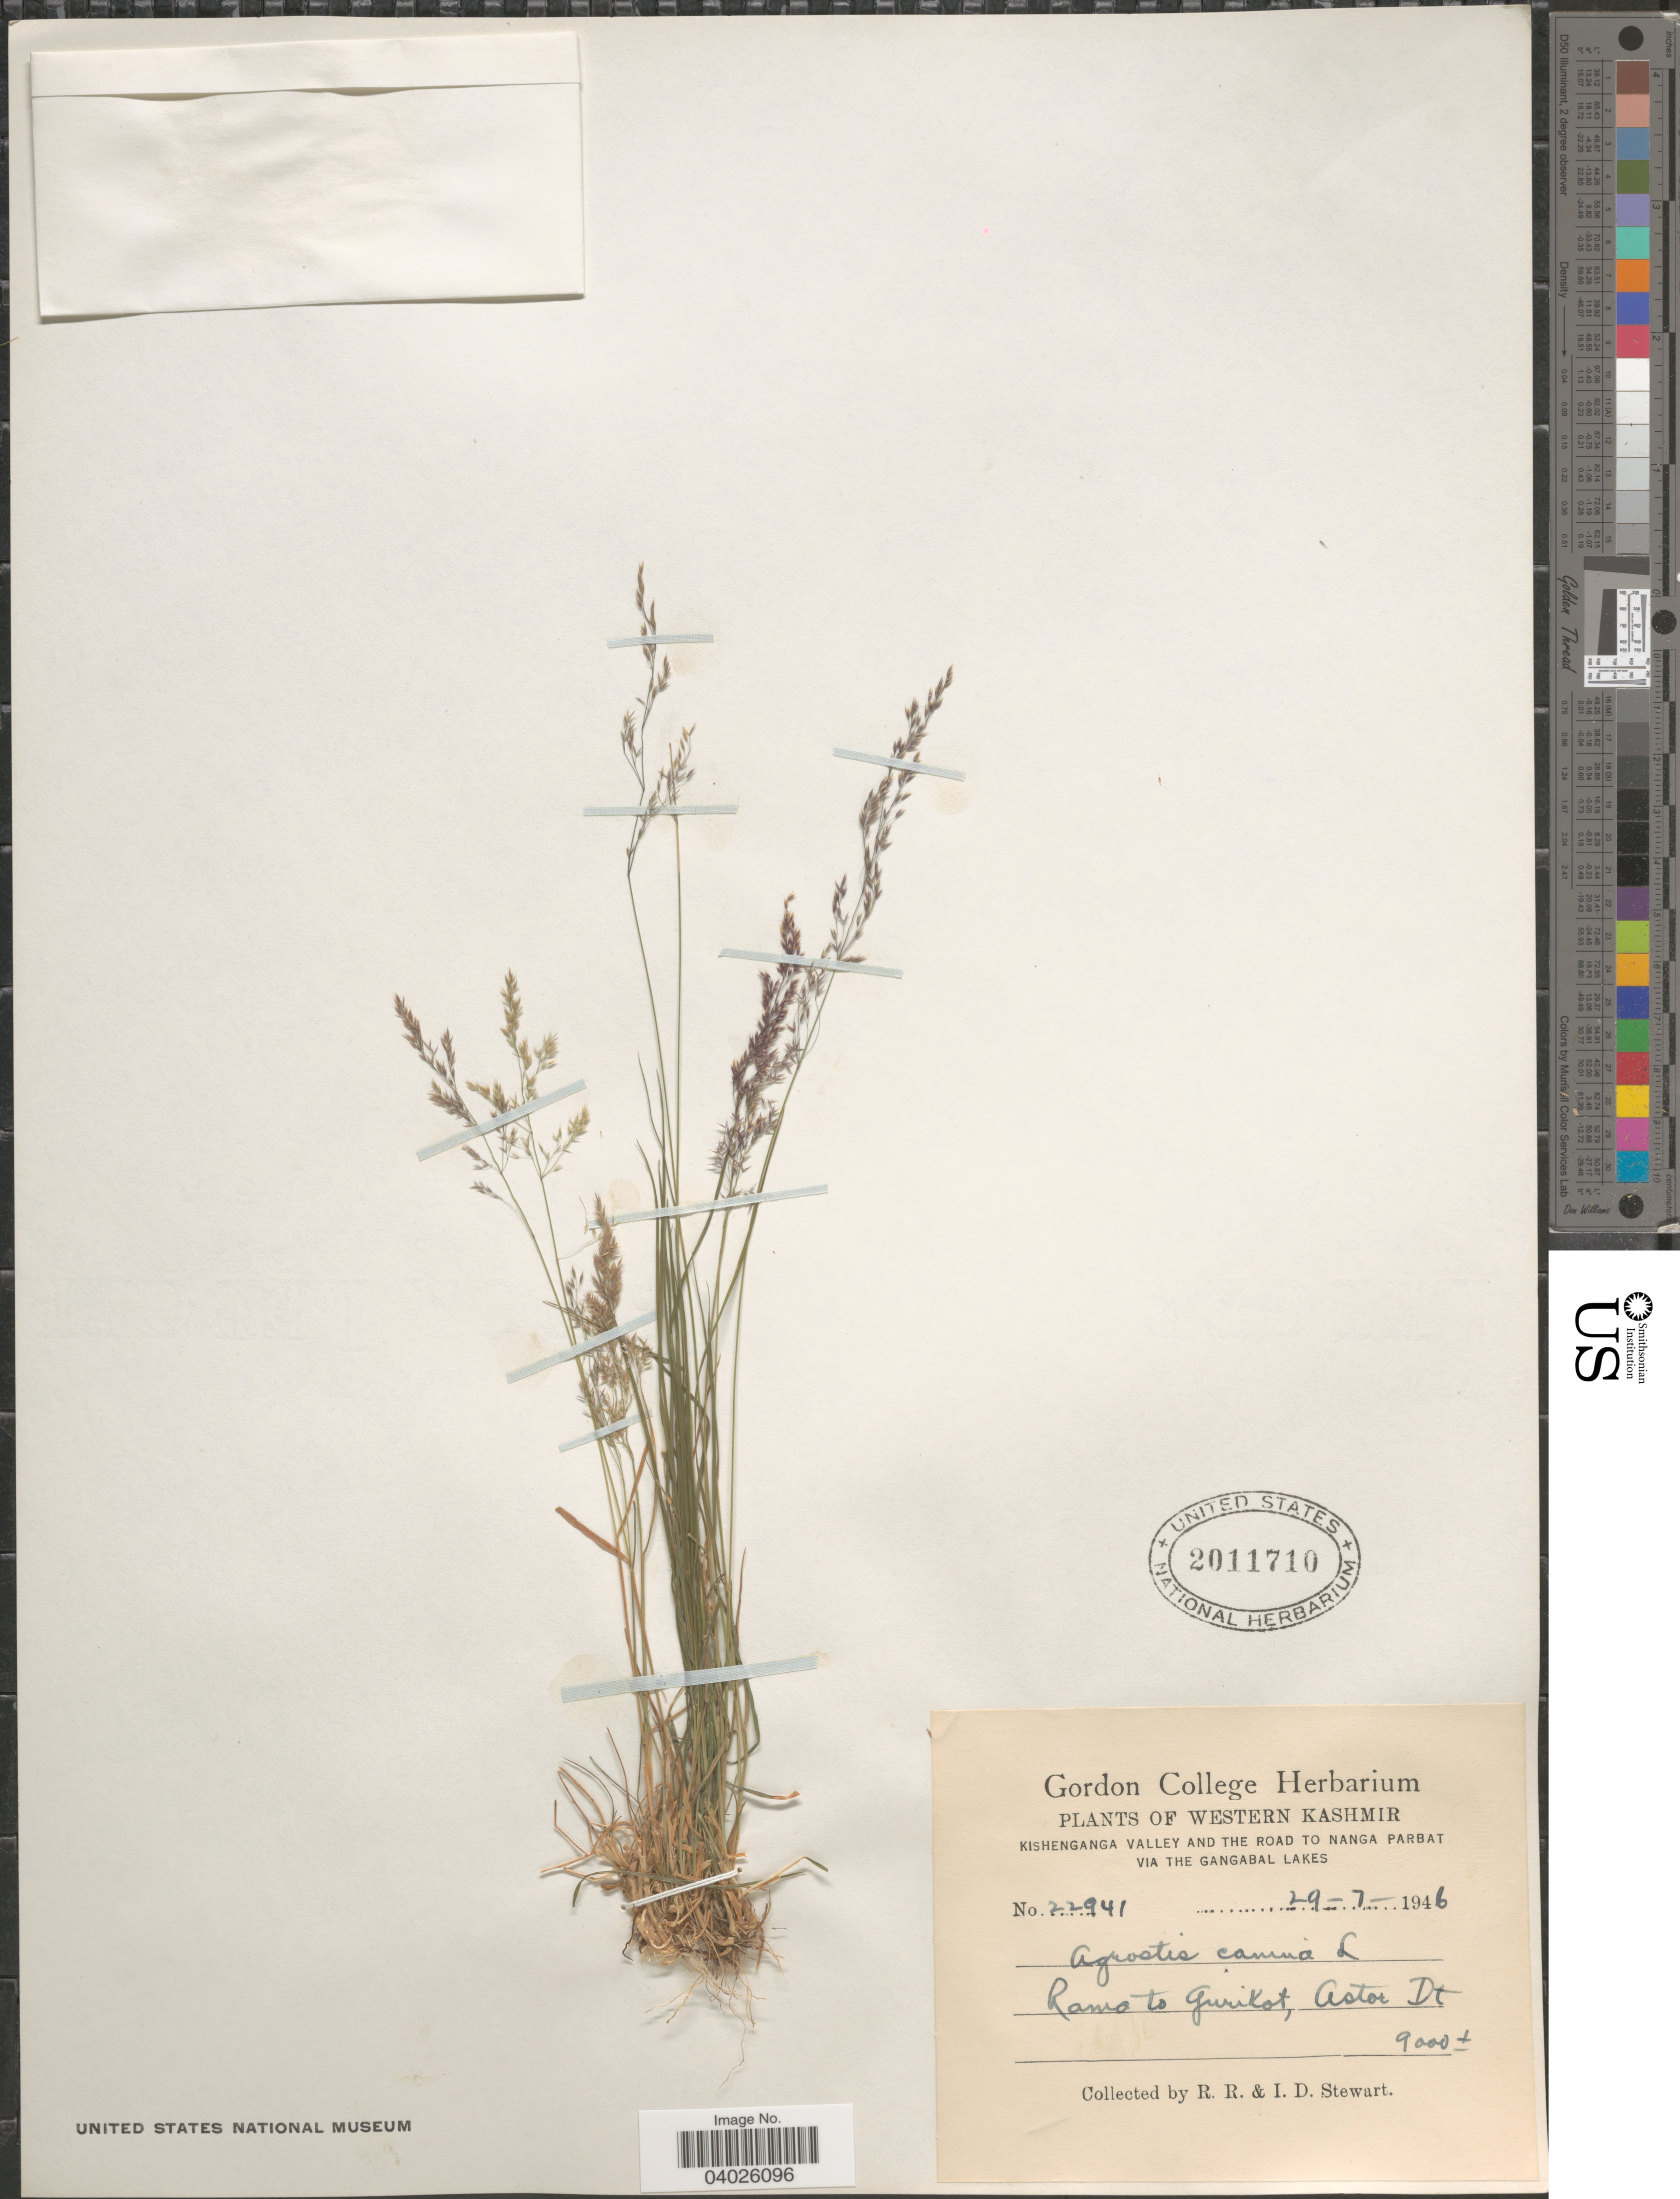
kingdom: Plantae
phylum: Tracheophyta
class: Liliopsida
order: Poales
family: Poaceae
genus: Agrostis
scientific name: Agrostis canina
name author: L.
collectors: R. Stewart & I. Stewart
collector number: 22941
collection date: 1946-07-29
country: Pakistan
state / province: Gilgit-Baltistan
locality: Western Kashmir. Kishenganga Valley and the Road to Nanga Parbat via the Gangabal Lakes. Rama to Gurikot, Astor Dt.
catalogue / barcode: US 2011710